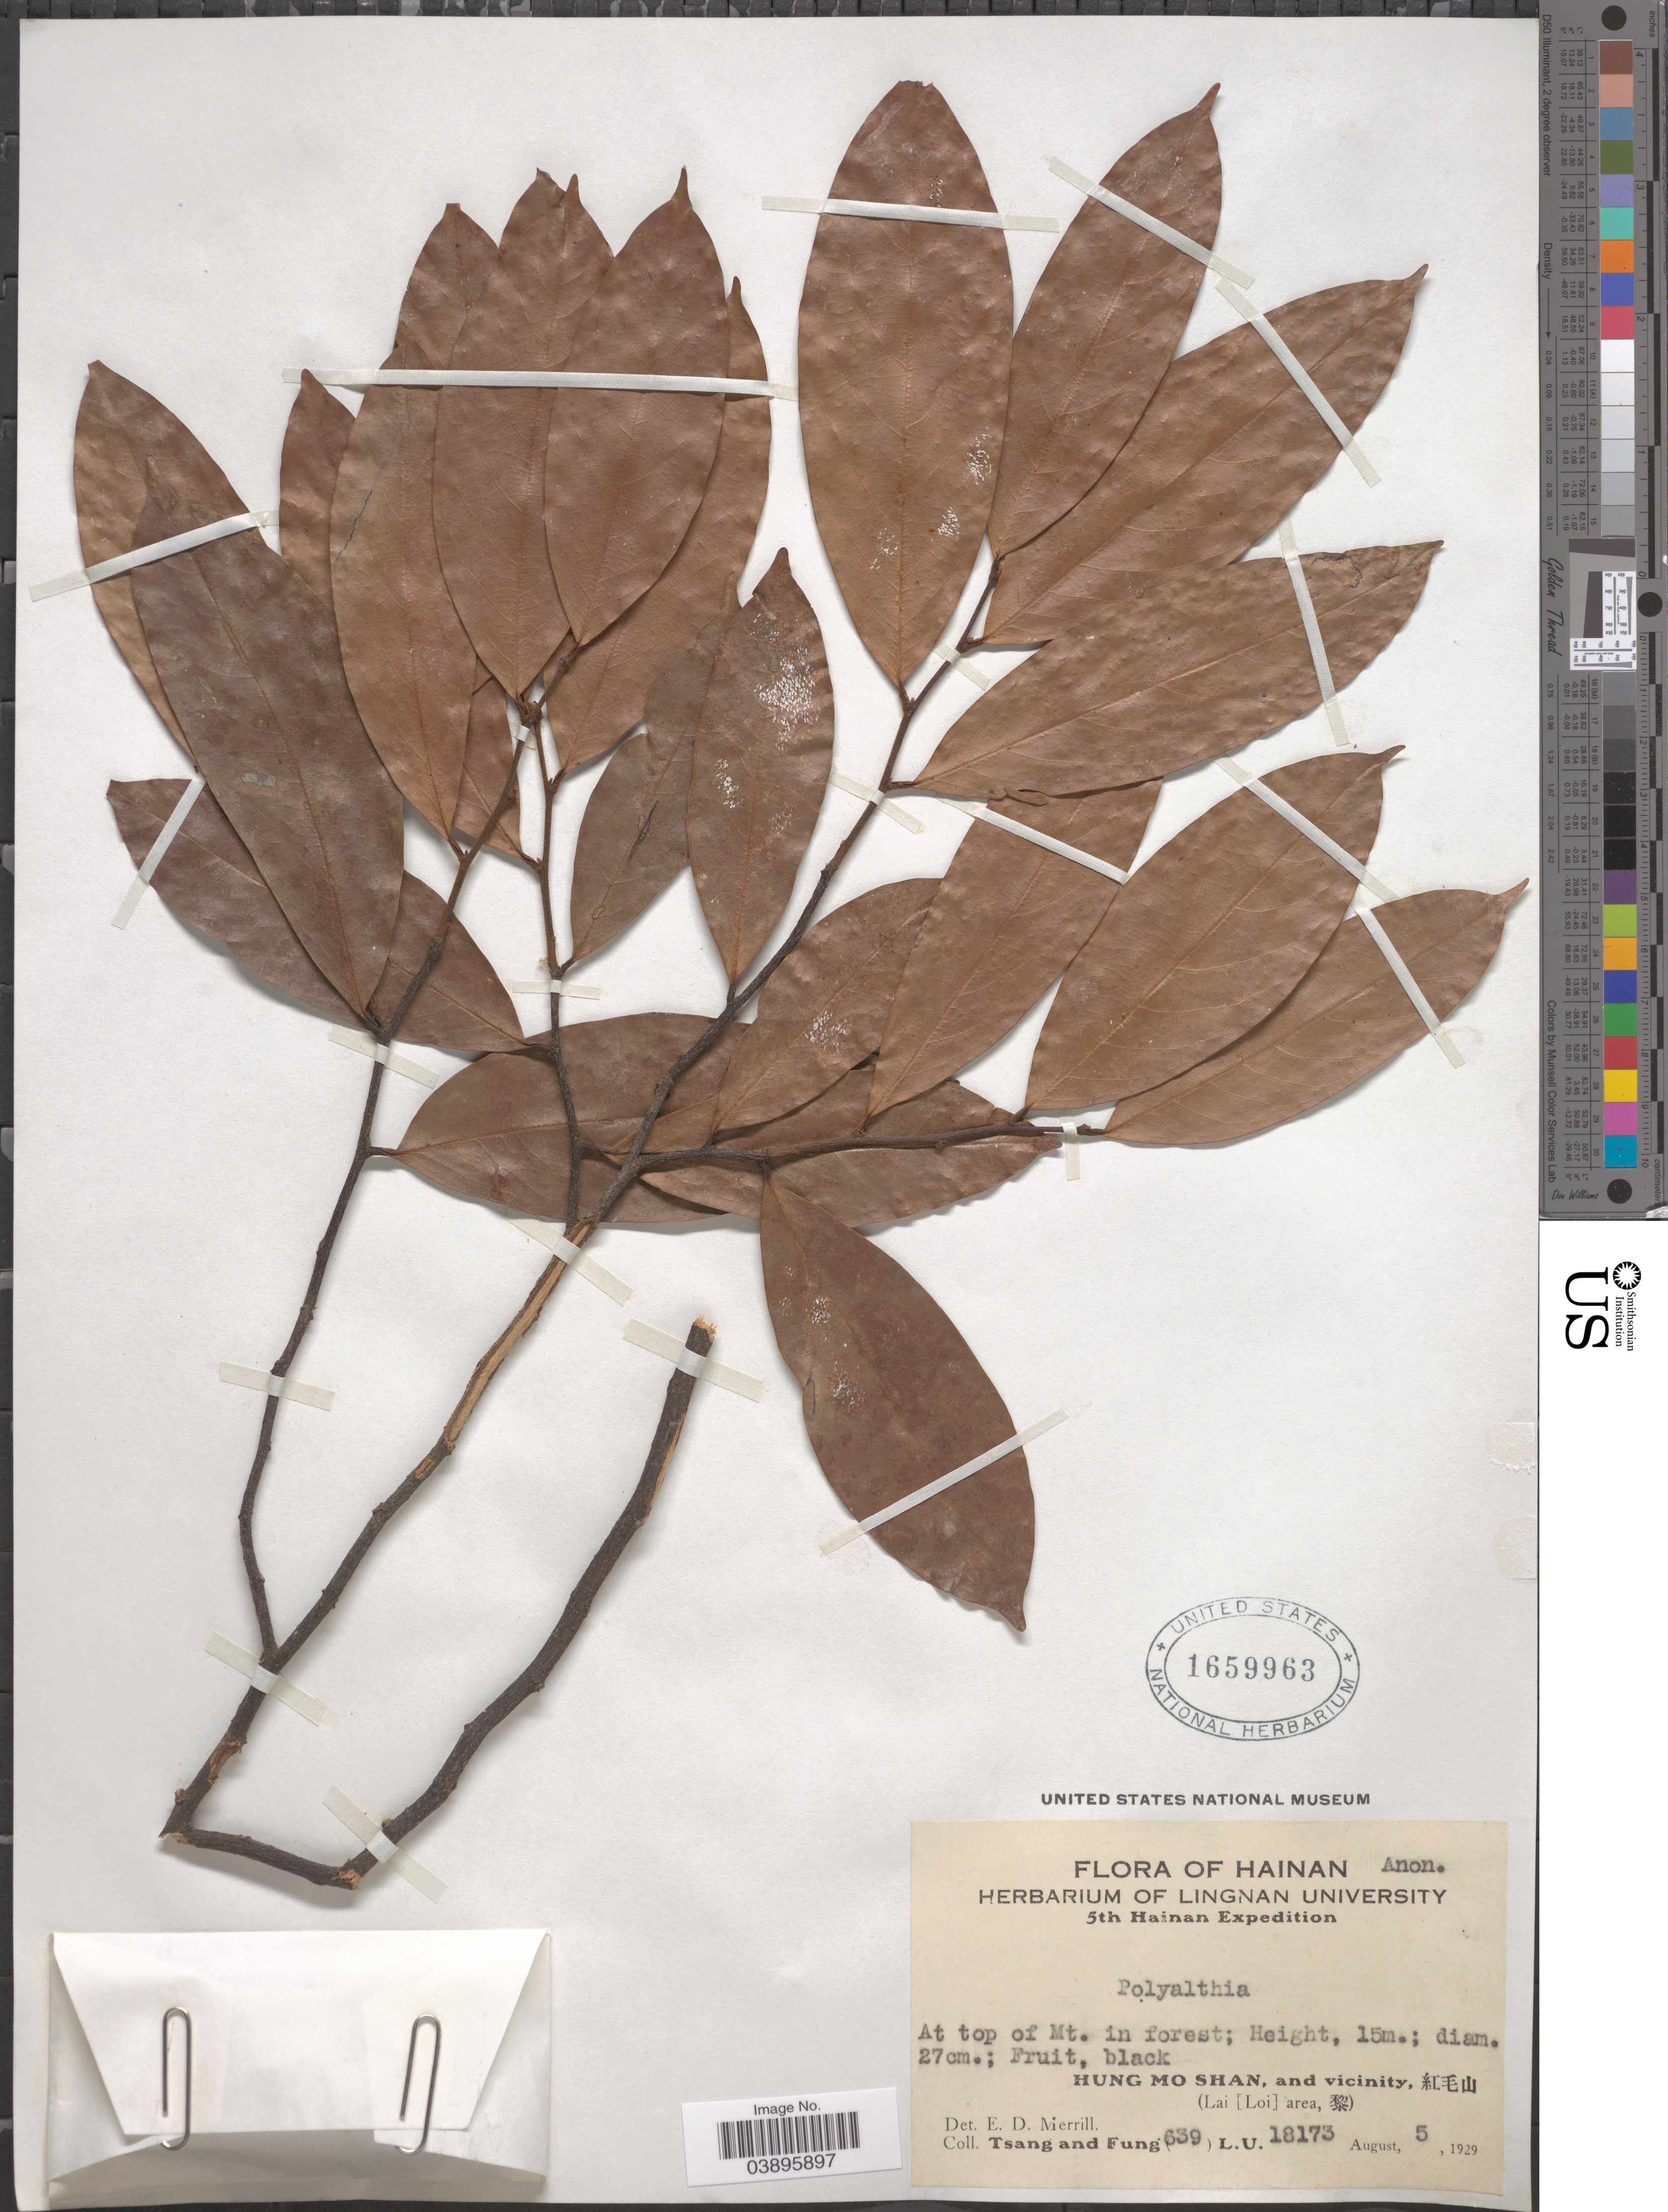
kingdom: Plantae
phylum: Tracheophyta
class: Magnoliopsida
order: Magnoliales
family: Annonaceae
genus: Polyalthia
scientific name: Polyalthia korinti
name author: (Dunal) Thwaites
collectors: -. T'sang & Fung, --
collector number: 639L.U.18173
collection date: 1929-08-05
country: China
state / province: Hainan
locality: Hung Mo Shan, and vicinity, X. (Lai [Loi] area, X).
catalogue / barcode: US 1659963